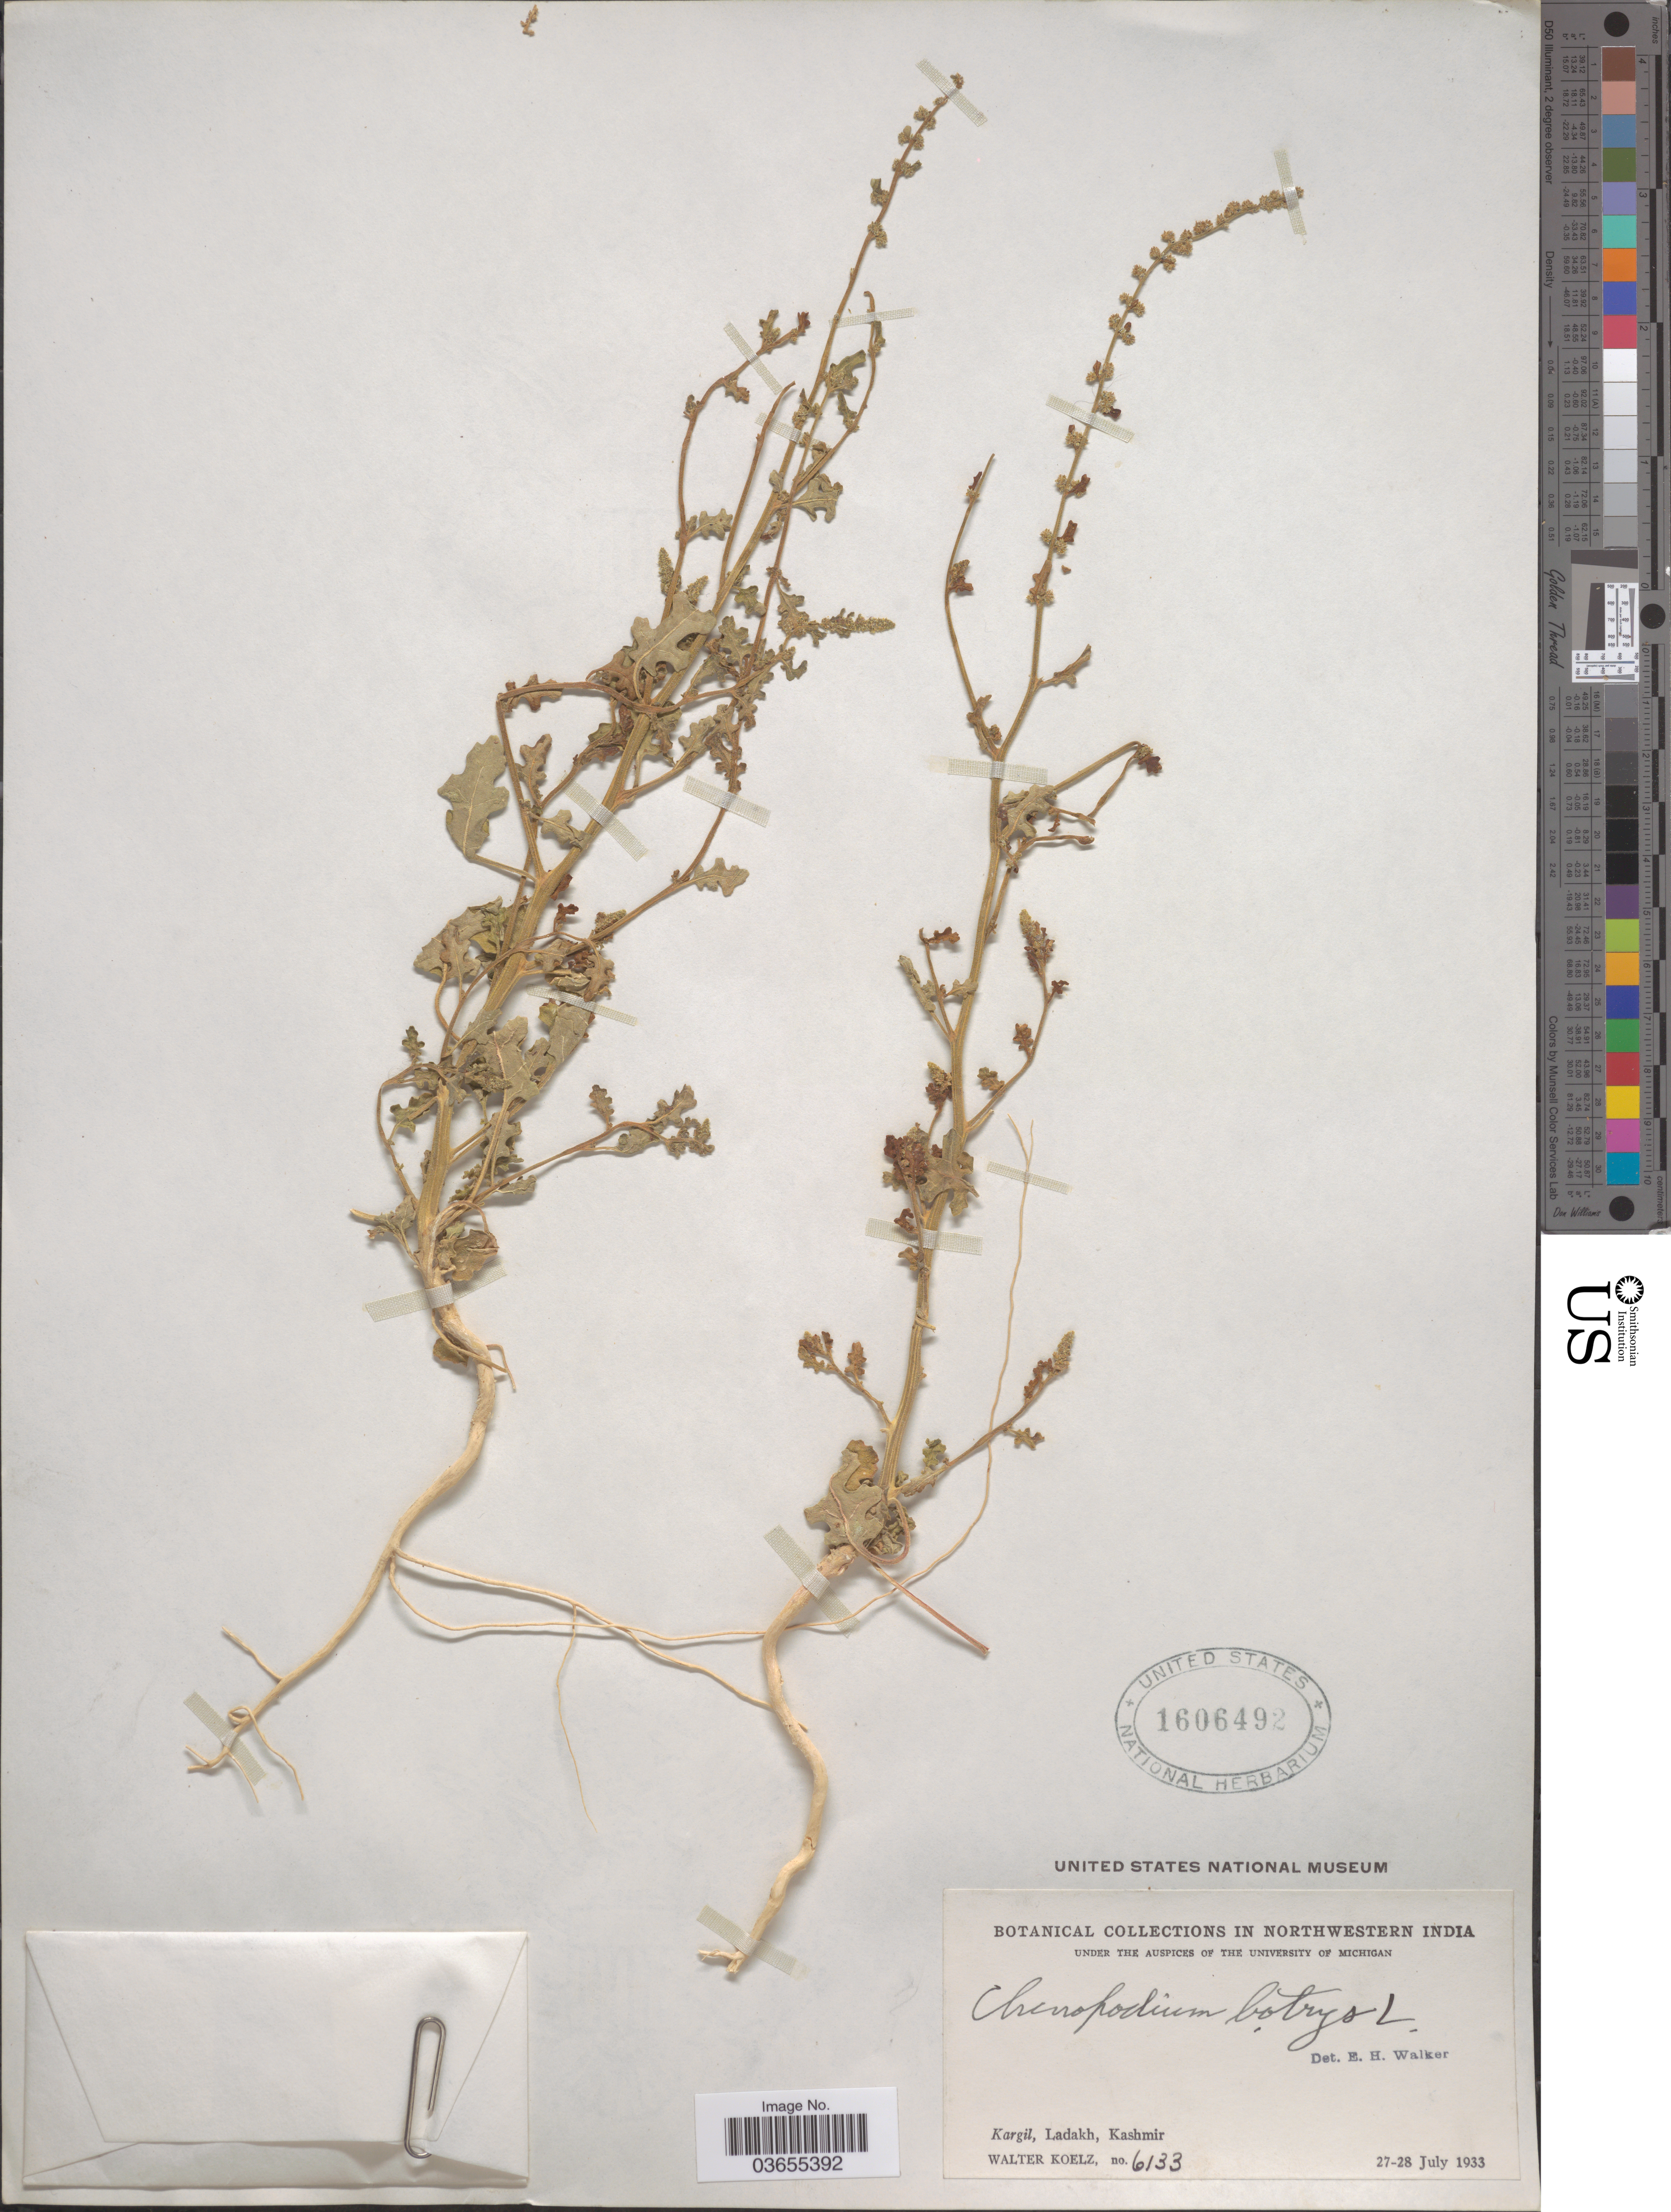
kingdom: Plantae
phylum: Tracheophyta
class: Magnoliopsida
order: Caryophyllales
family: Amaranthaceae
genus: Chenopodium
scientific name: Chenopodium botrys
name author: L.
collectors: W. N. Koelz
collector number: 6133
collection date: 1933-07-27/1933-07-28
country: India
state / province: Jammu and Kashmir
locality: Northwestern India. Kargil, Ladakh, Kashmir.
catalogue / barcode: US 1606492